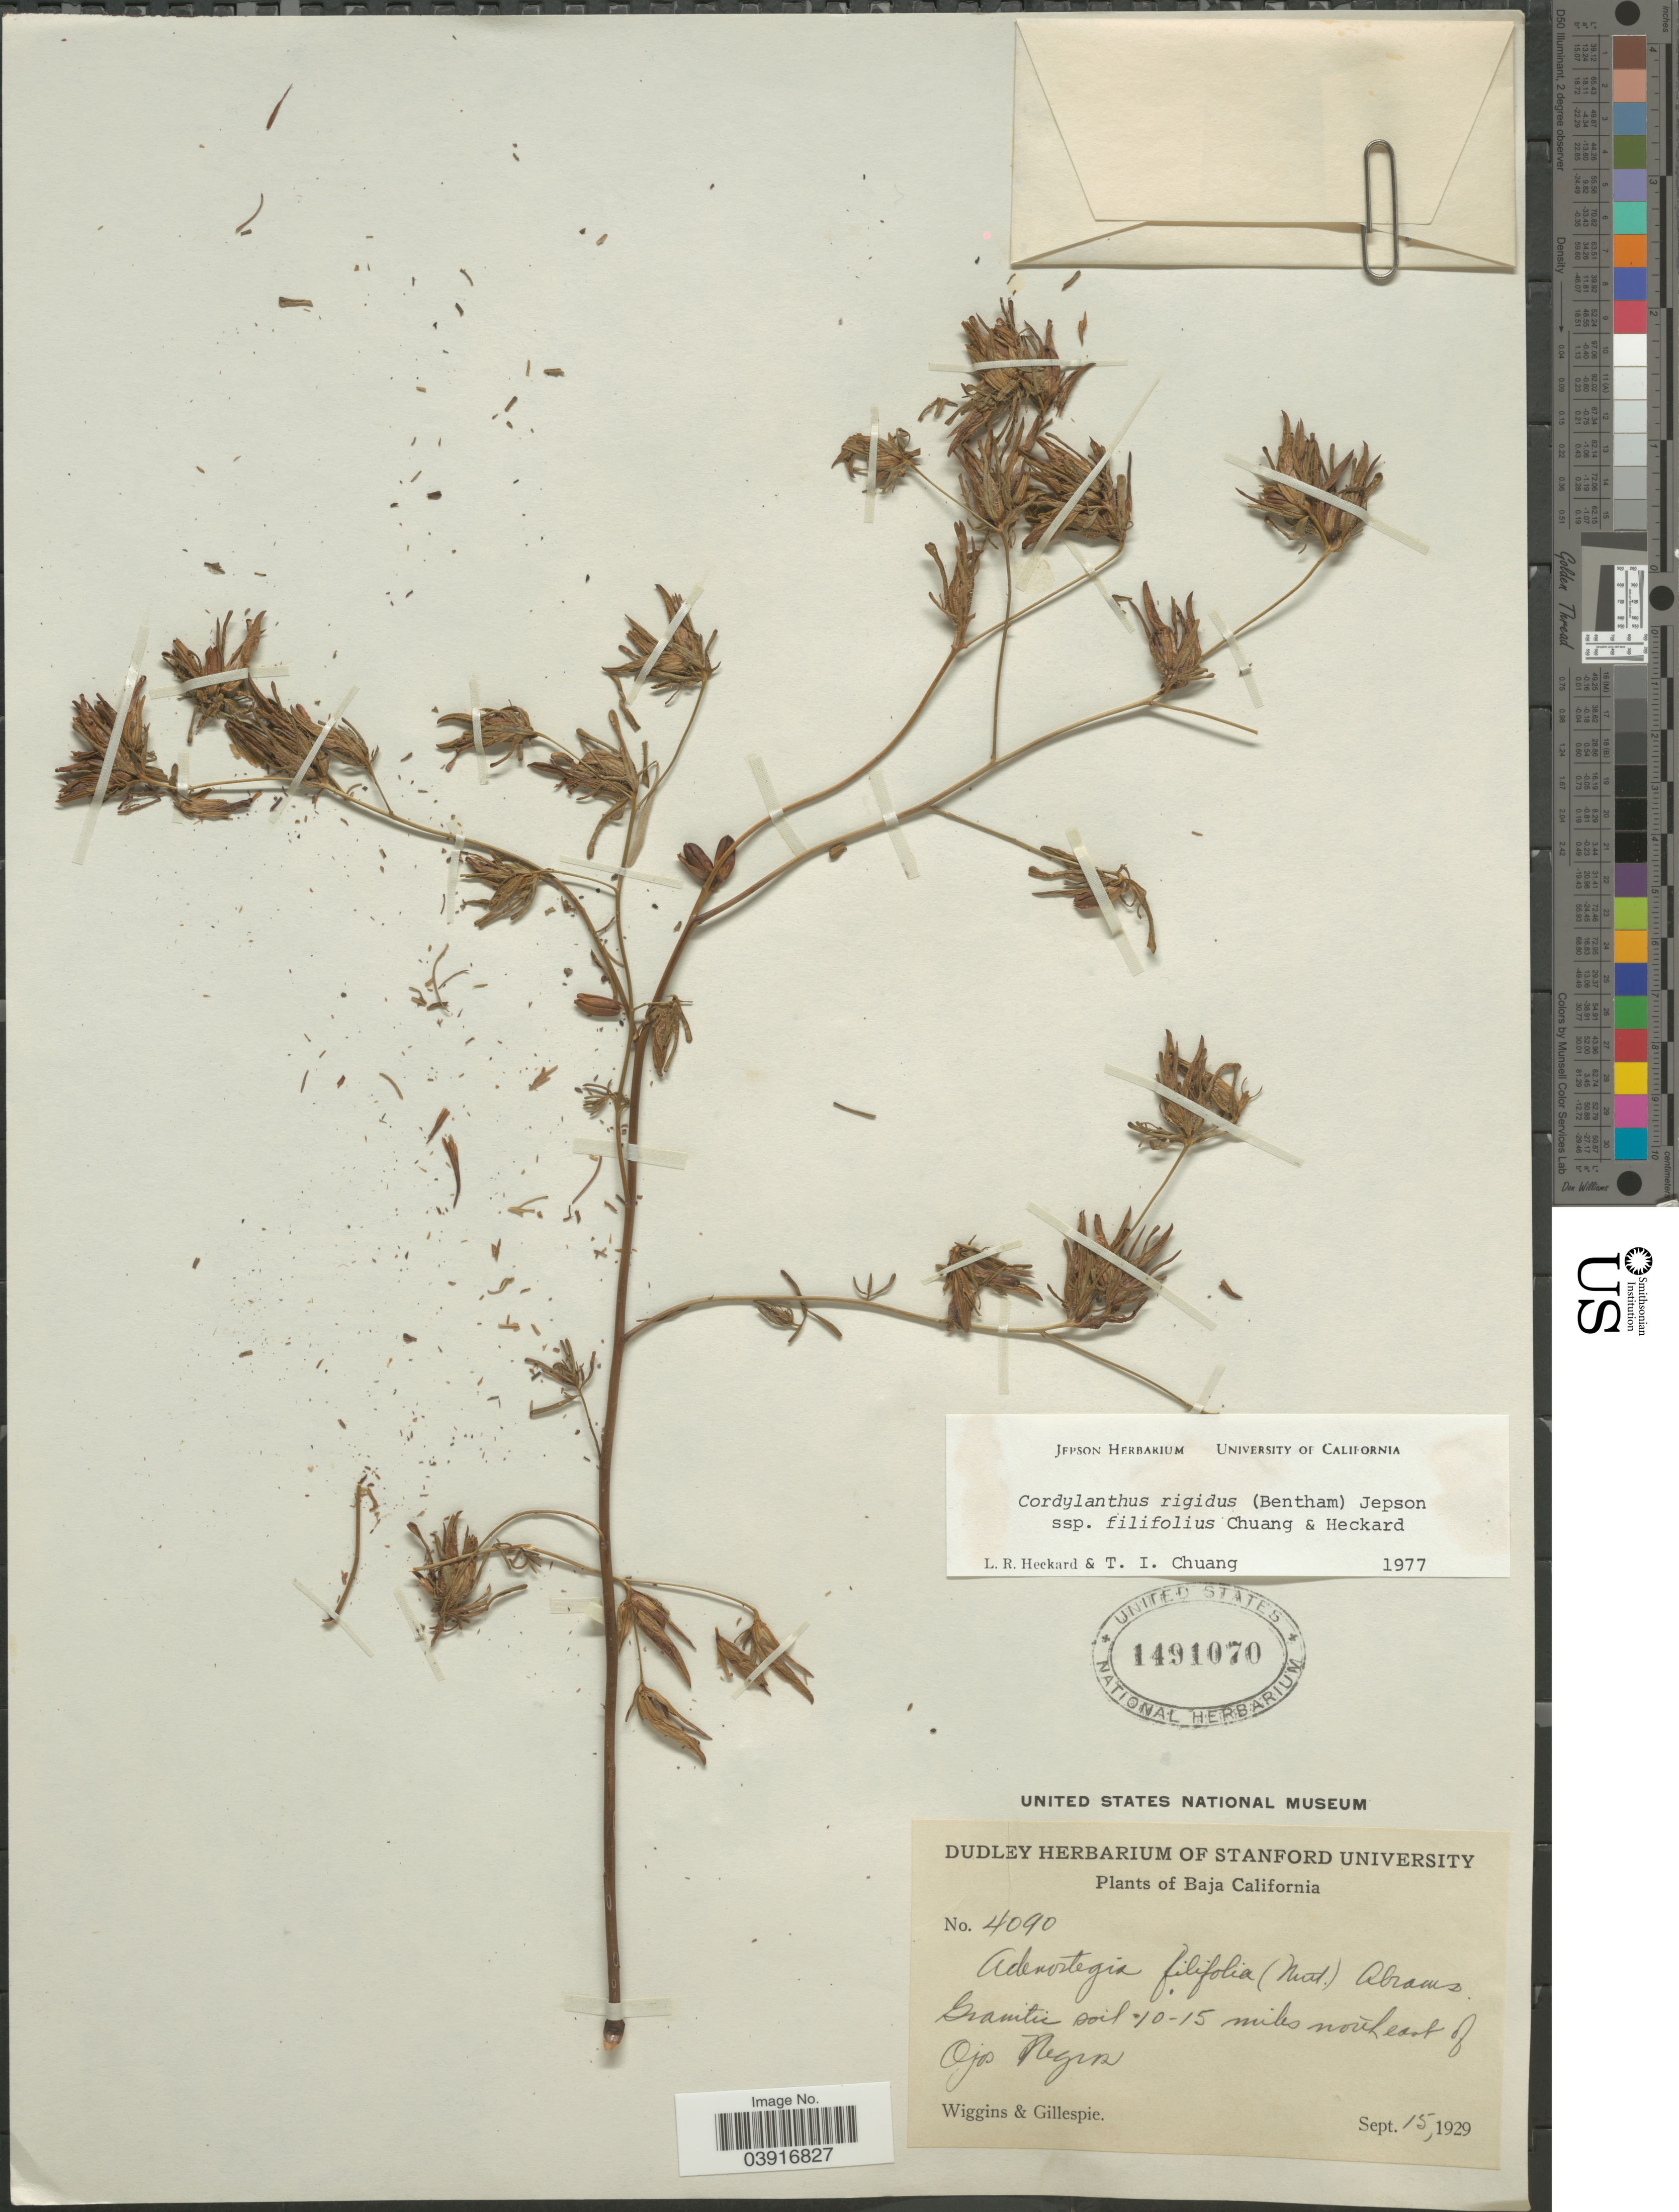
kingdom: Plantae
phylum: Tracheophyta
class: Magnoliopsida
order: Lamiales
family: Orobanchaceae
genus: Cordylanthus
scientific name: Cordylanthus rigidus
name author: (Benth.) Jeps.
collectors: -- Wiggins & -- Gillespie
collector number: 4090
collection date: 1929-09-15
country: Mexico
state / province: Baja California Norte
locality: Granite soil. 10-15 miles northeast of Ojos Negros.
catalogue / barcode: US 1491070